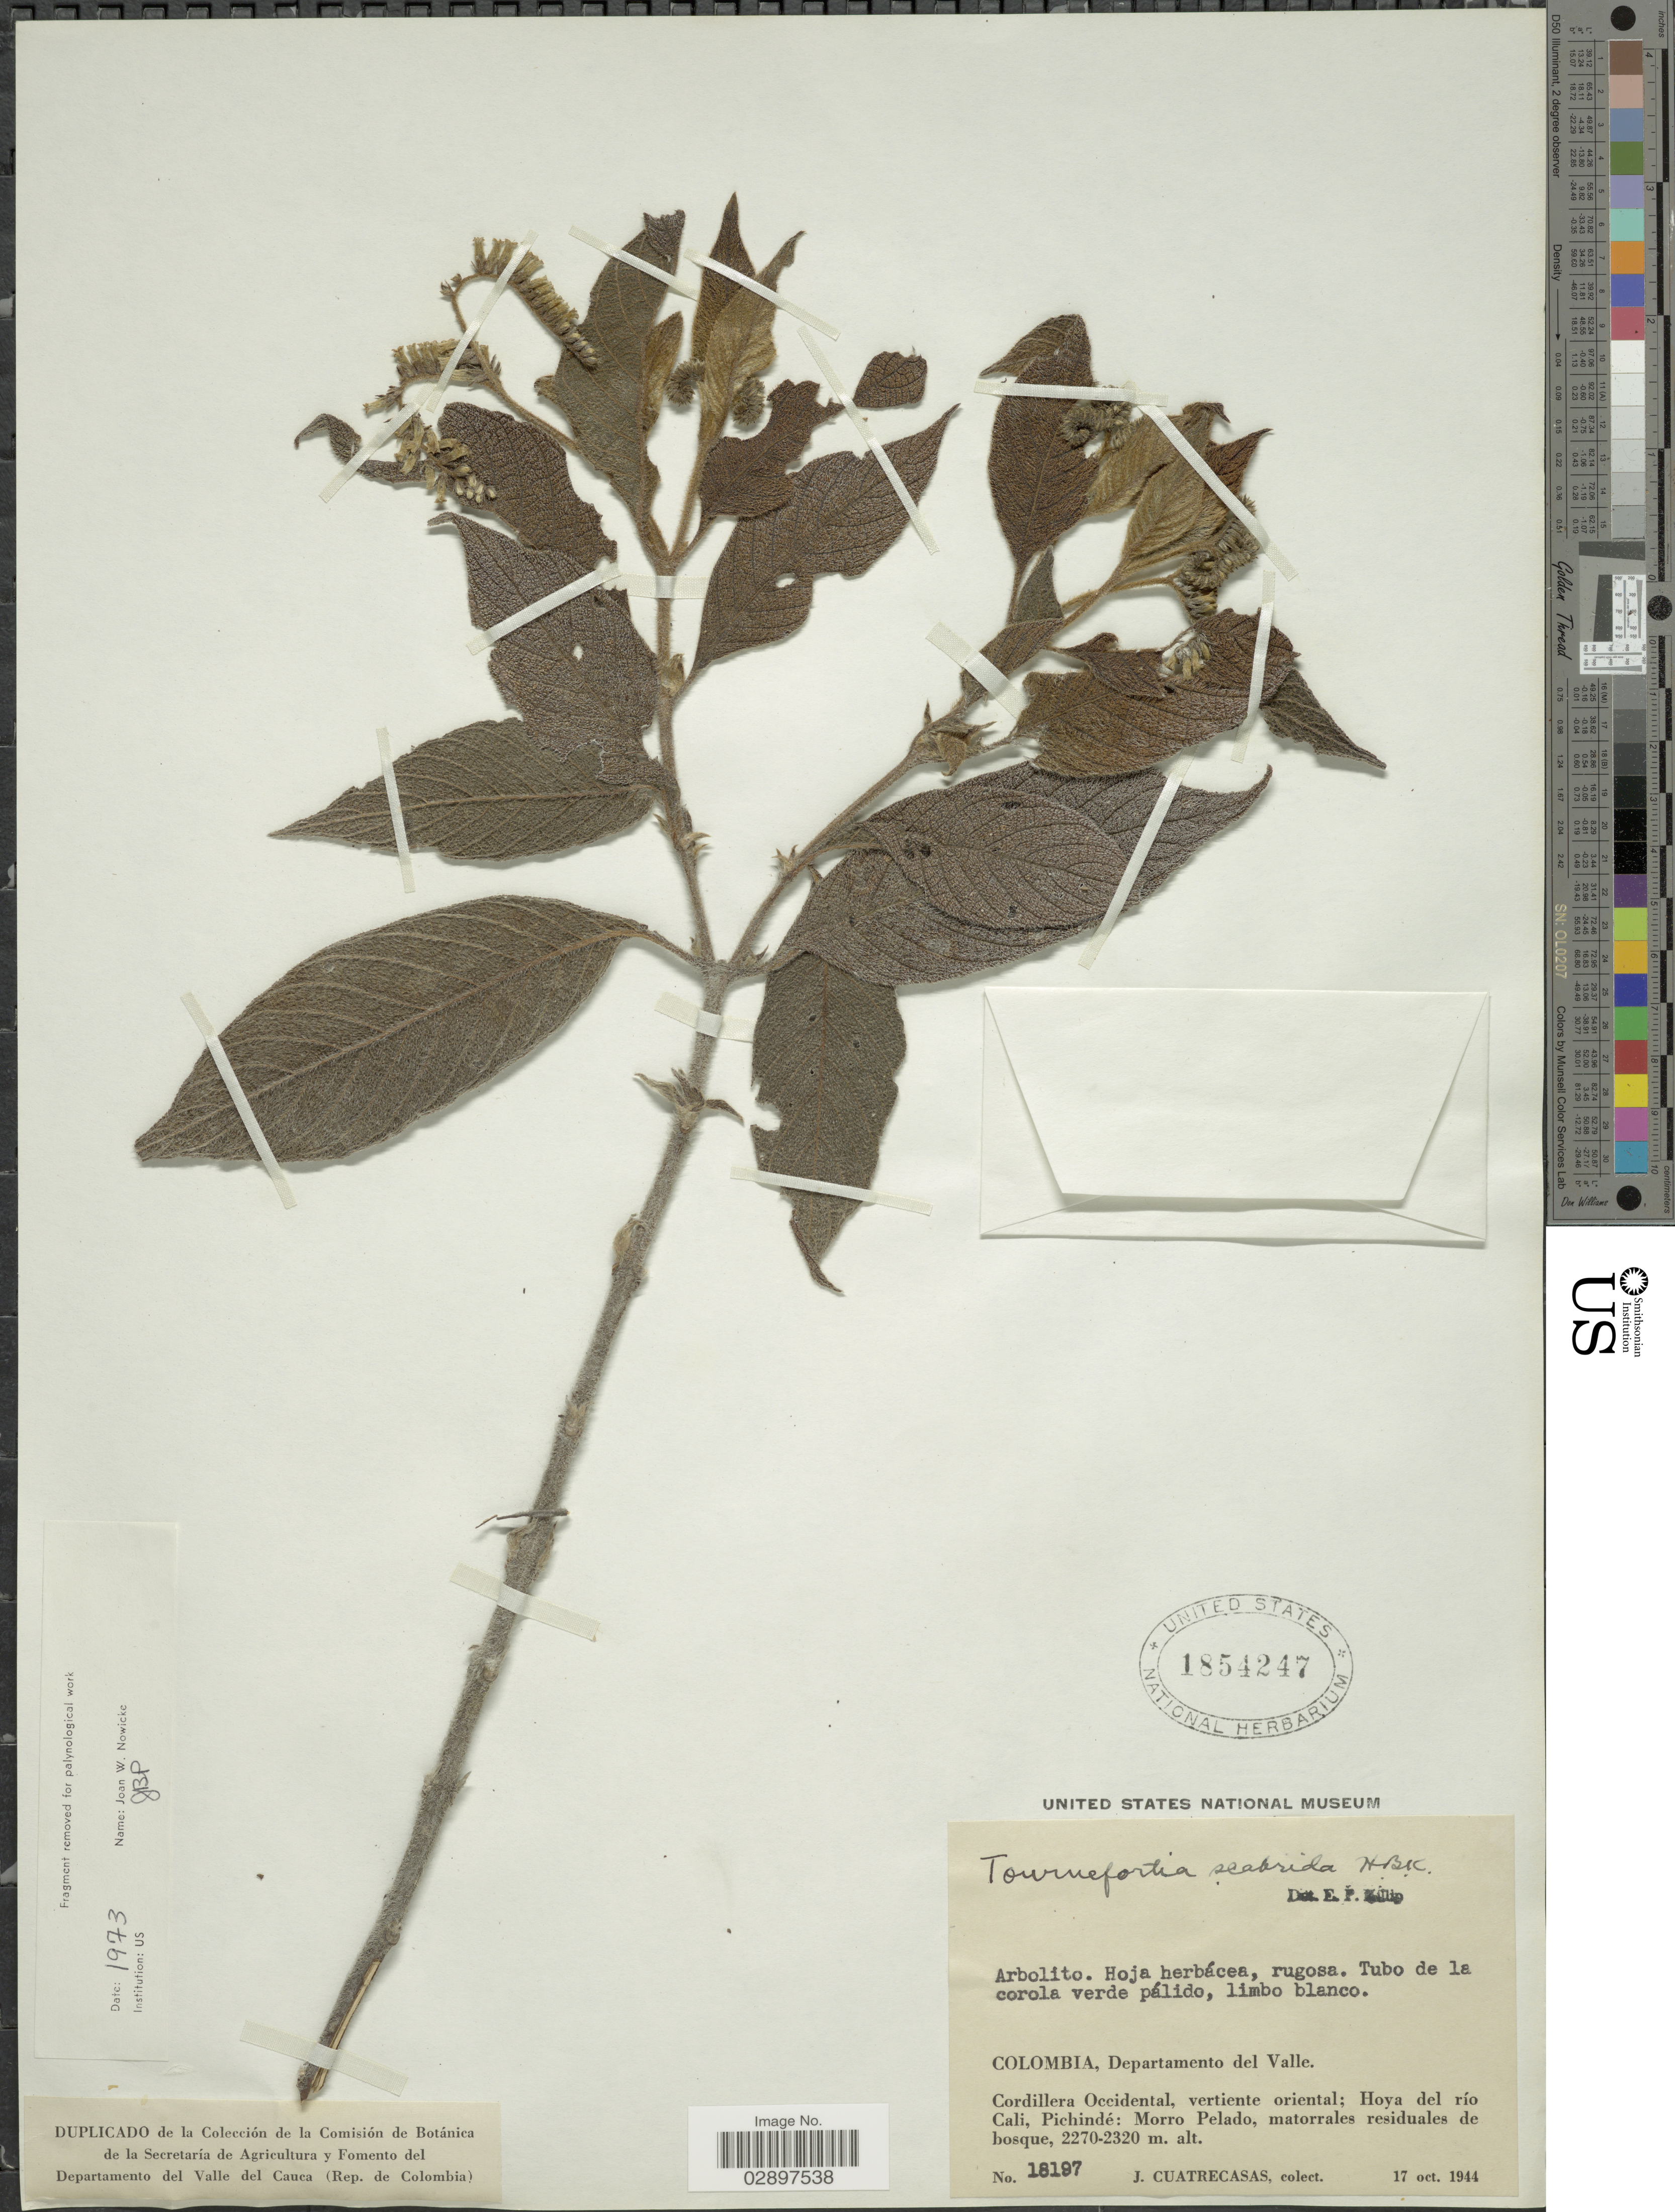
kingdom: Plantae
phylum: Tracheophyta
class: Magnoliopsida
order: Boraginales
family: Heliotropiaceae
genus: Tournefortia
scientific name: Tournefortia scabrida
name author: Kunth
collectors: J. Cuatrecasas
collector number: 18197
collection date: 1944-10-17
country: Colombia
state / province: Valle del Cauca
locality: Departamento del Valle. Cordillera Occidental, vertiente oriental; Hoya del río Cali, Pichindé: Morro Pelado, matorrales residuales de bosque.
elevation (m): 2270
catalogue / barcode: US 1854247